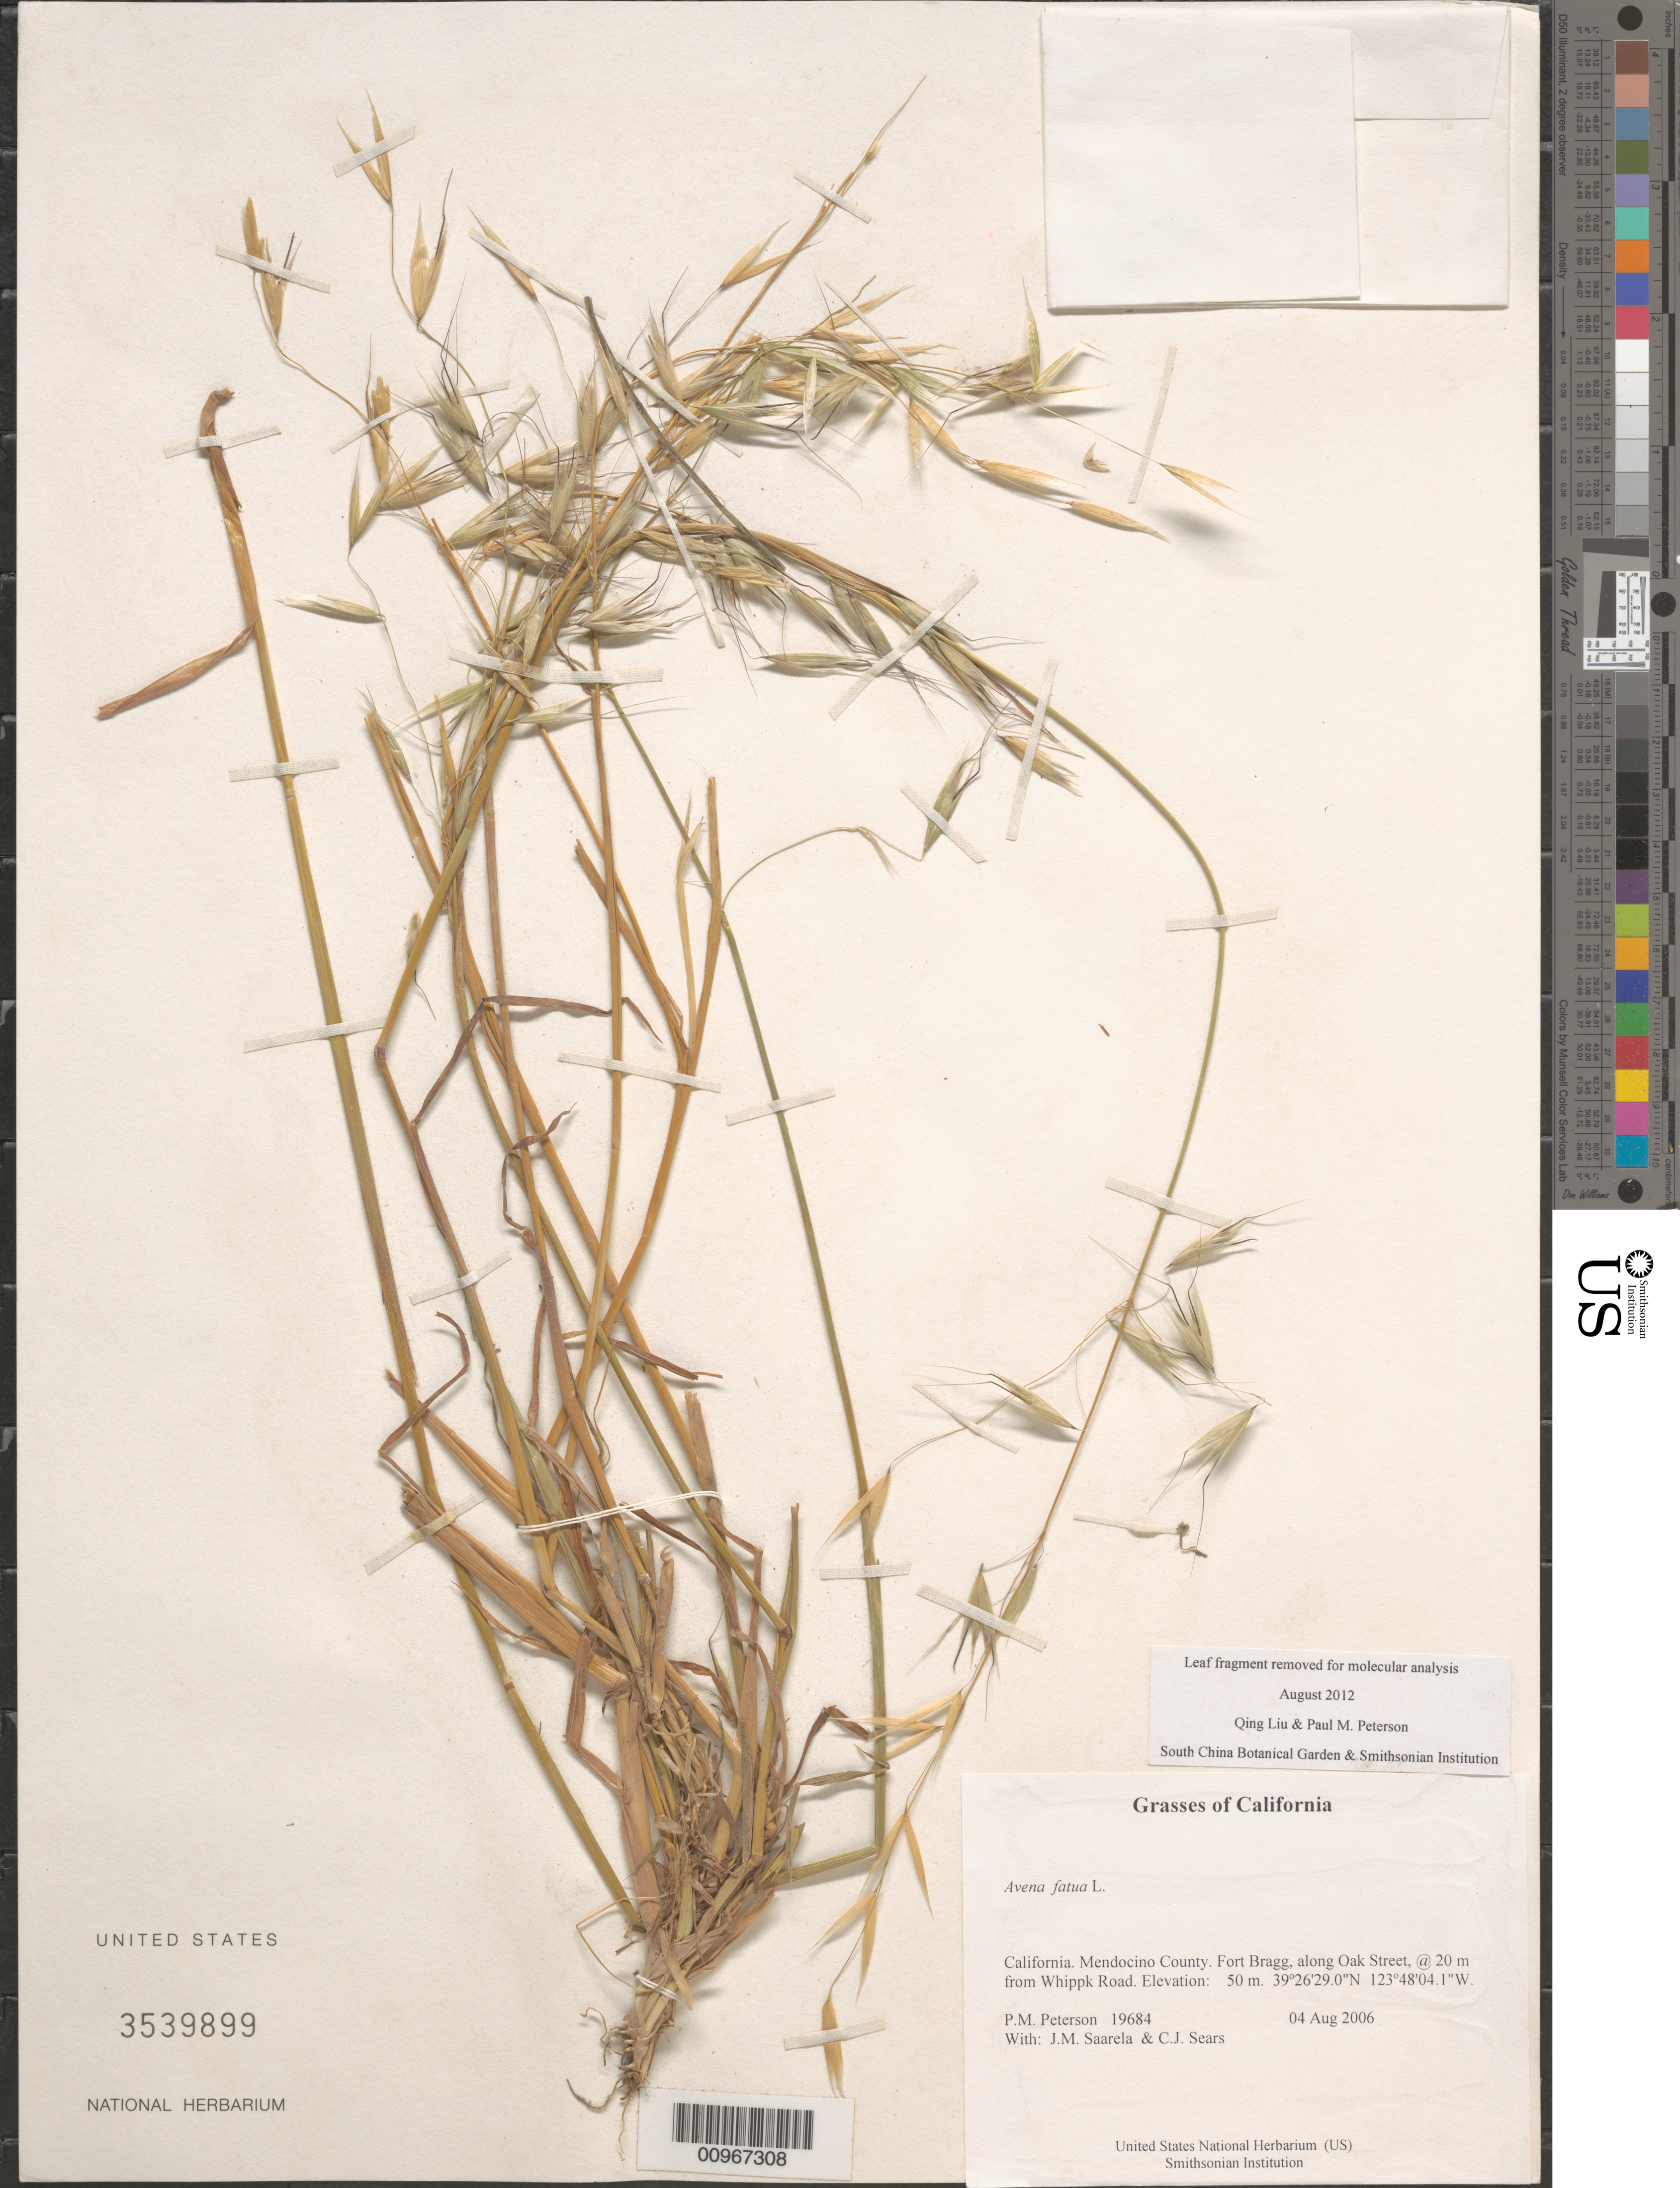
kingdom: Plantae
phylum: Tracheophyta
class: Liliopsida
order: Poales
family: Poaceae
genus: Avena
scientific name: Avena fatua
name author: L.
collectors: P. M. Peterson, J. Saarela & C. Sears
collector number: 19684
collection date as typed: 04 Aug 2006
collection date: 2006-08-04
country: United States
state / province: California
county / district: Mendocino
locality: Fort Bragg, along Oak Street, 20 m from Whippk Road.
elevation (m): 50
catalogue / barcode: US 3539899